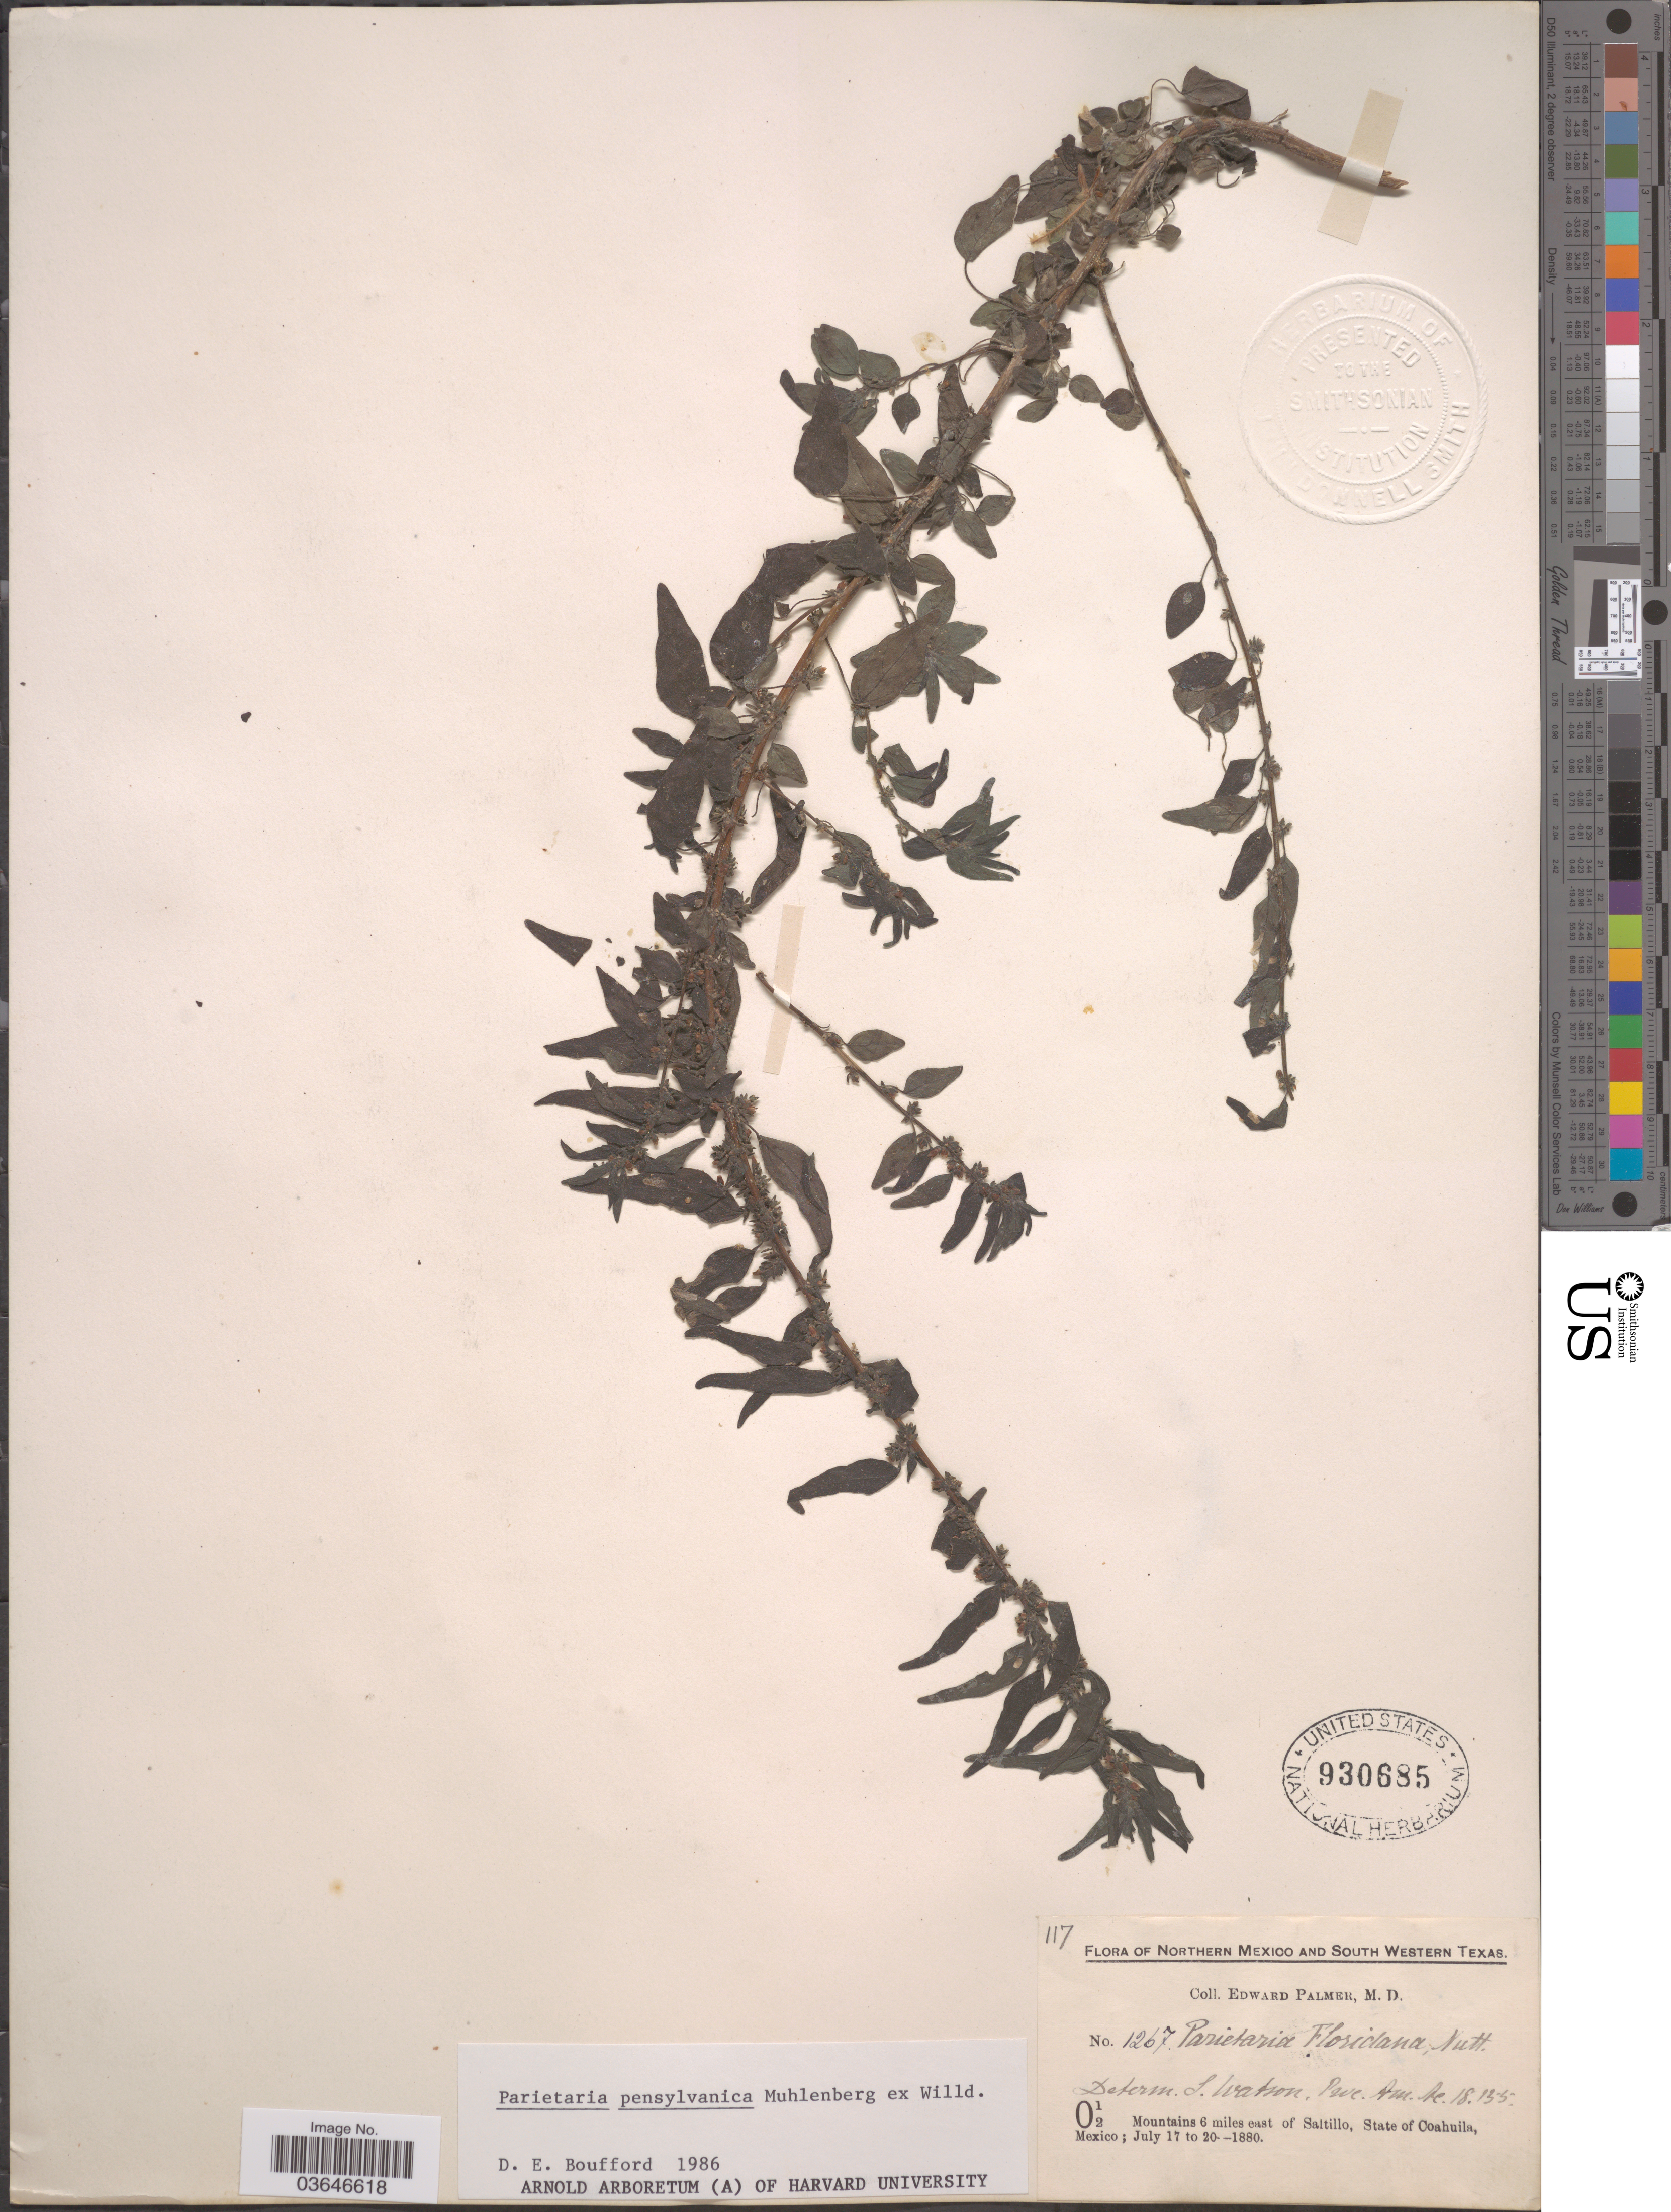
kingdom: Plantae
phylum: Tracheophyta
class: Magnoliopsida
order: Rosales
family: Urticaceae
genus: Parietaria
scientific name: Parietaria pensylvanica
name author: Muhl. ex Willd.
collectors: E. Palmer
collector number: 1267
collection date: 1880-07-17/1880-07-20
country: Mexico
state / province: Coahuila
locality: Northern Mexico and South Western Texas. 0½. Mountains 6 miles east of Saltillo, State of Coahuila.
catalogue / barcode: US 930685